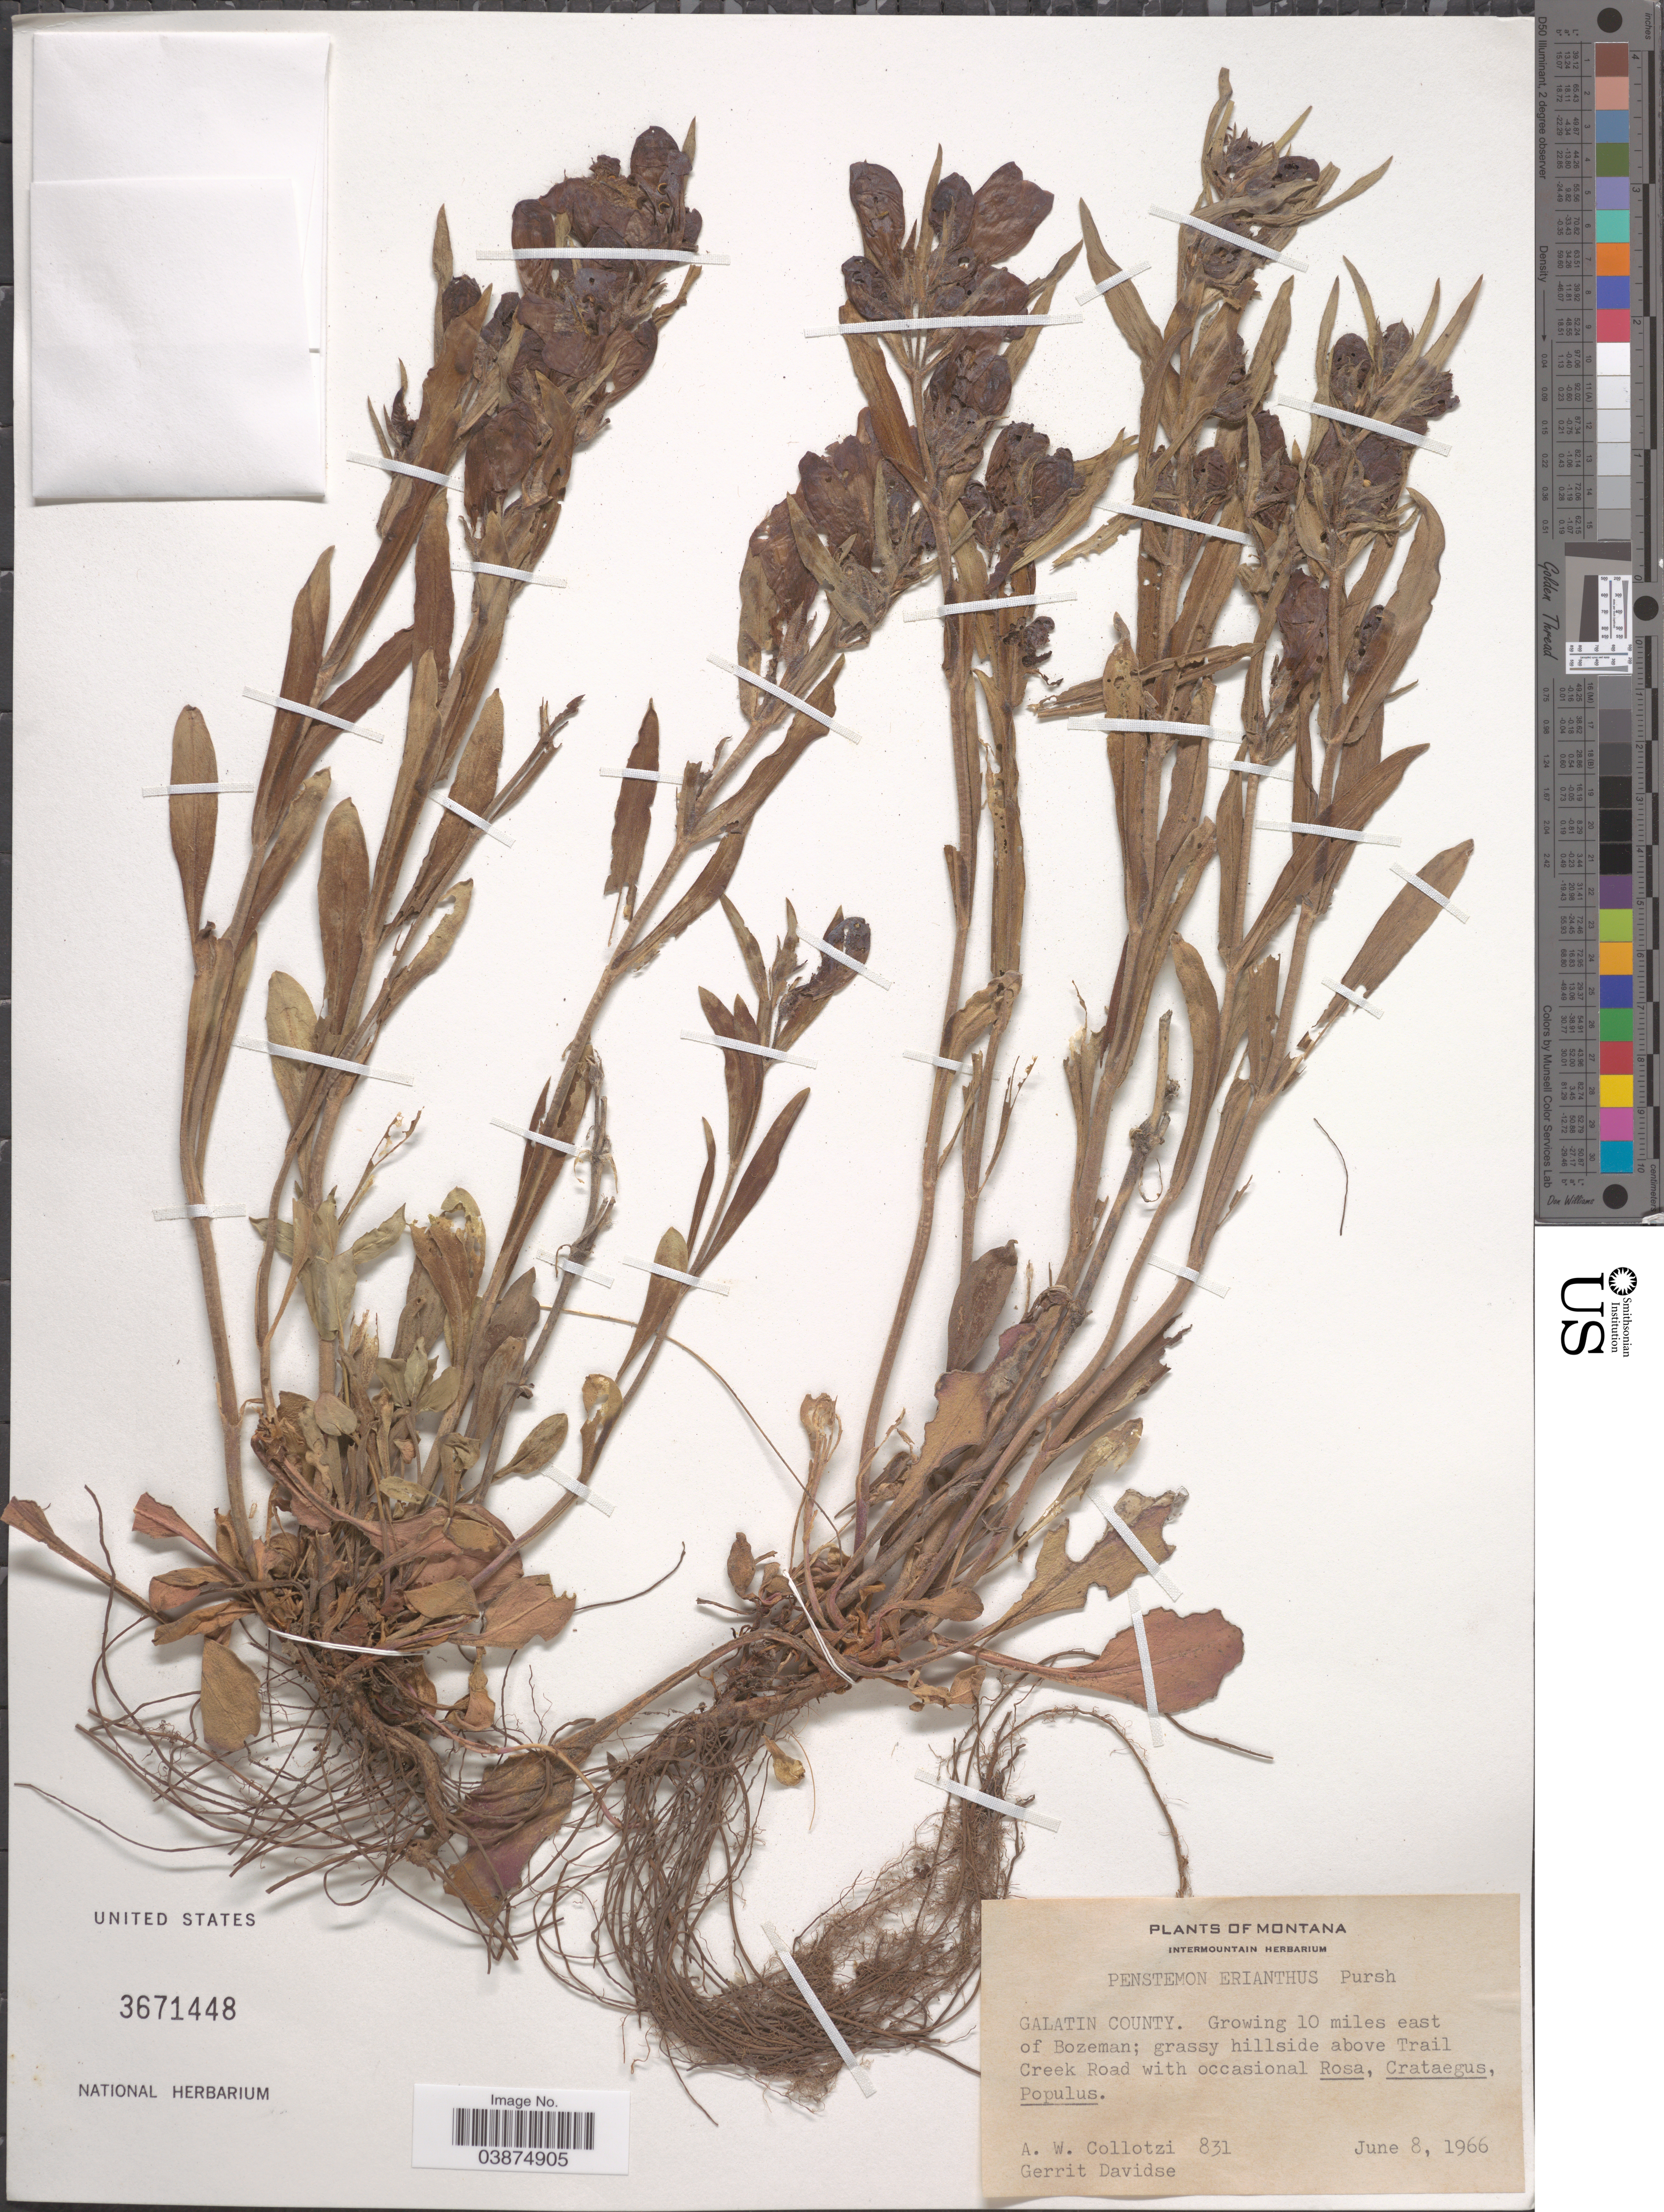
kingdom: Plantae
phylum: Tracheophyta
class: Magnoliopsida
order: Lamiales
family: Plantaginaceae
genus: Penstemon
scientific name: Penstemon eriantherus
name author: Pursh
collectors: A. W. Collotzi & G. Davidse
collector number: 831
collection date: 1966-06-08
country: United States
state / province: Montana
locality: Galatin County. 10 miles east of Bozeman; above Trail Creek Road.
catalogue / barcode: US 3671448